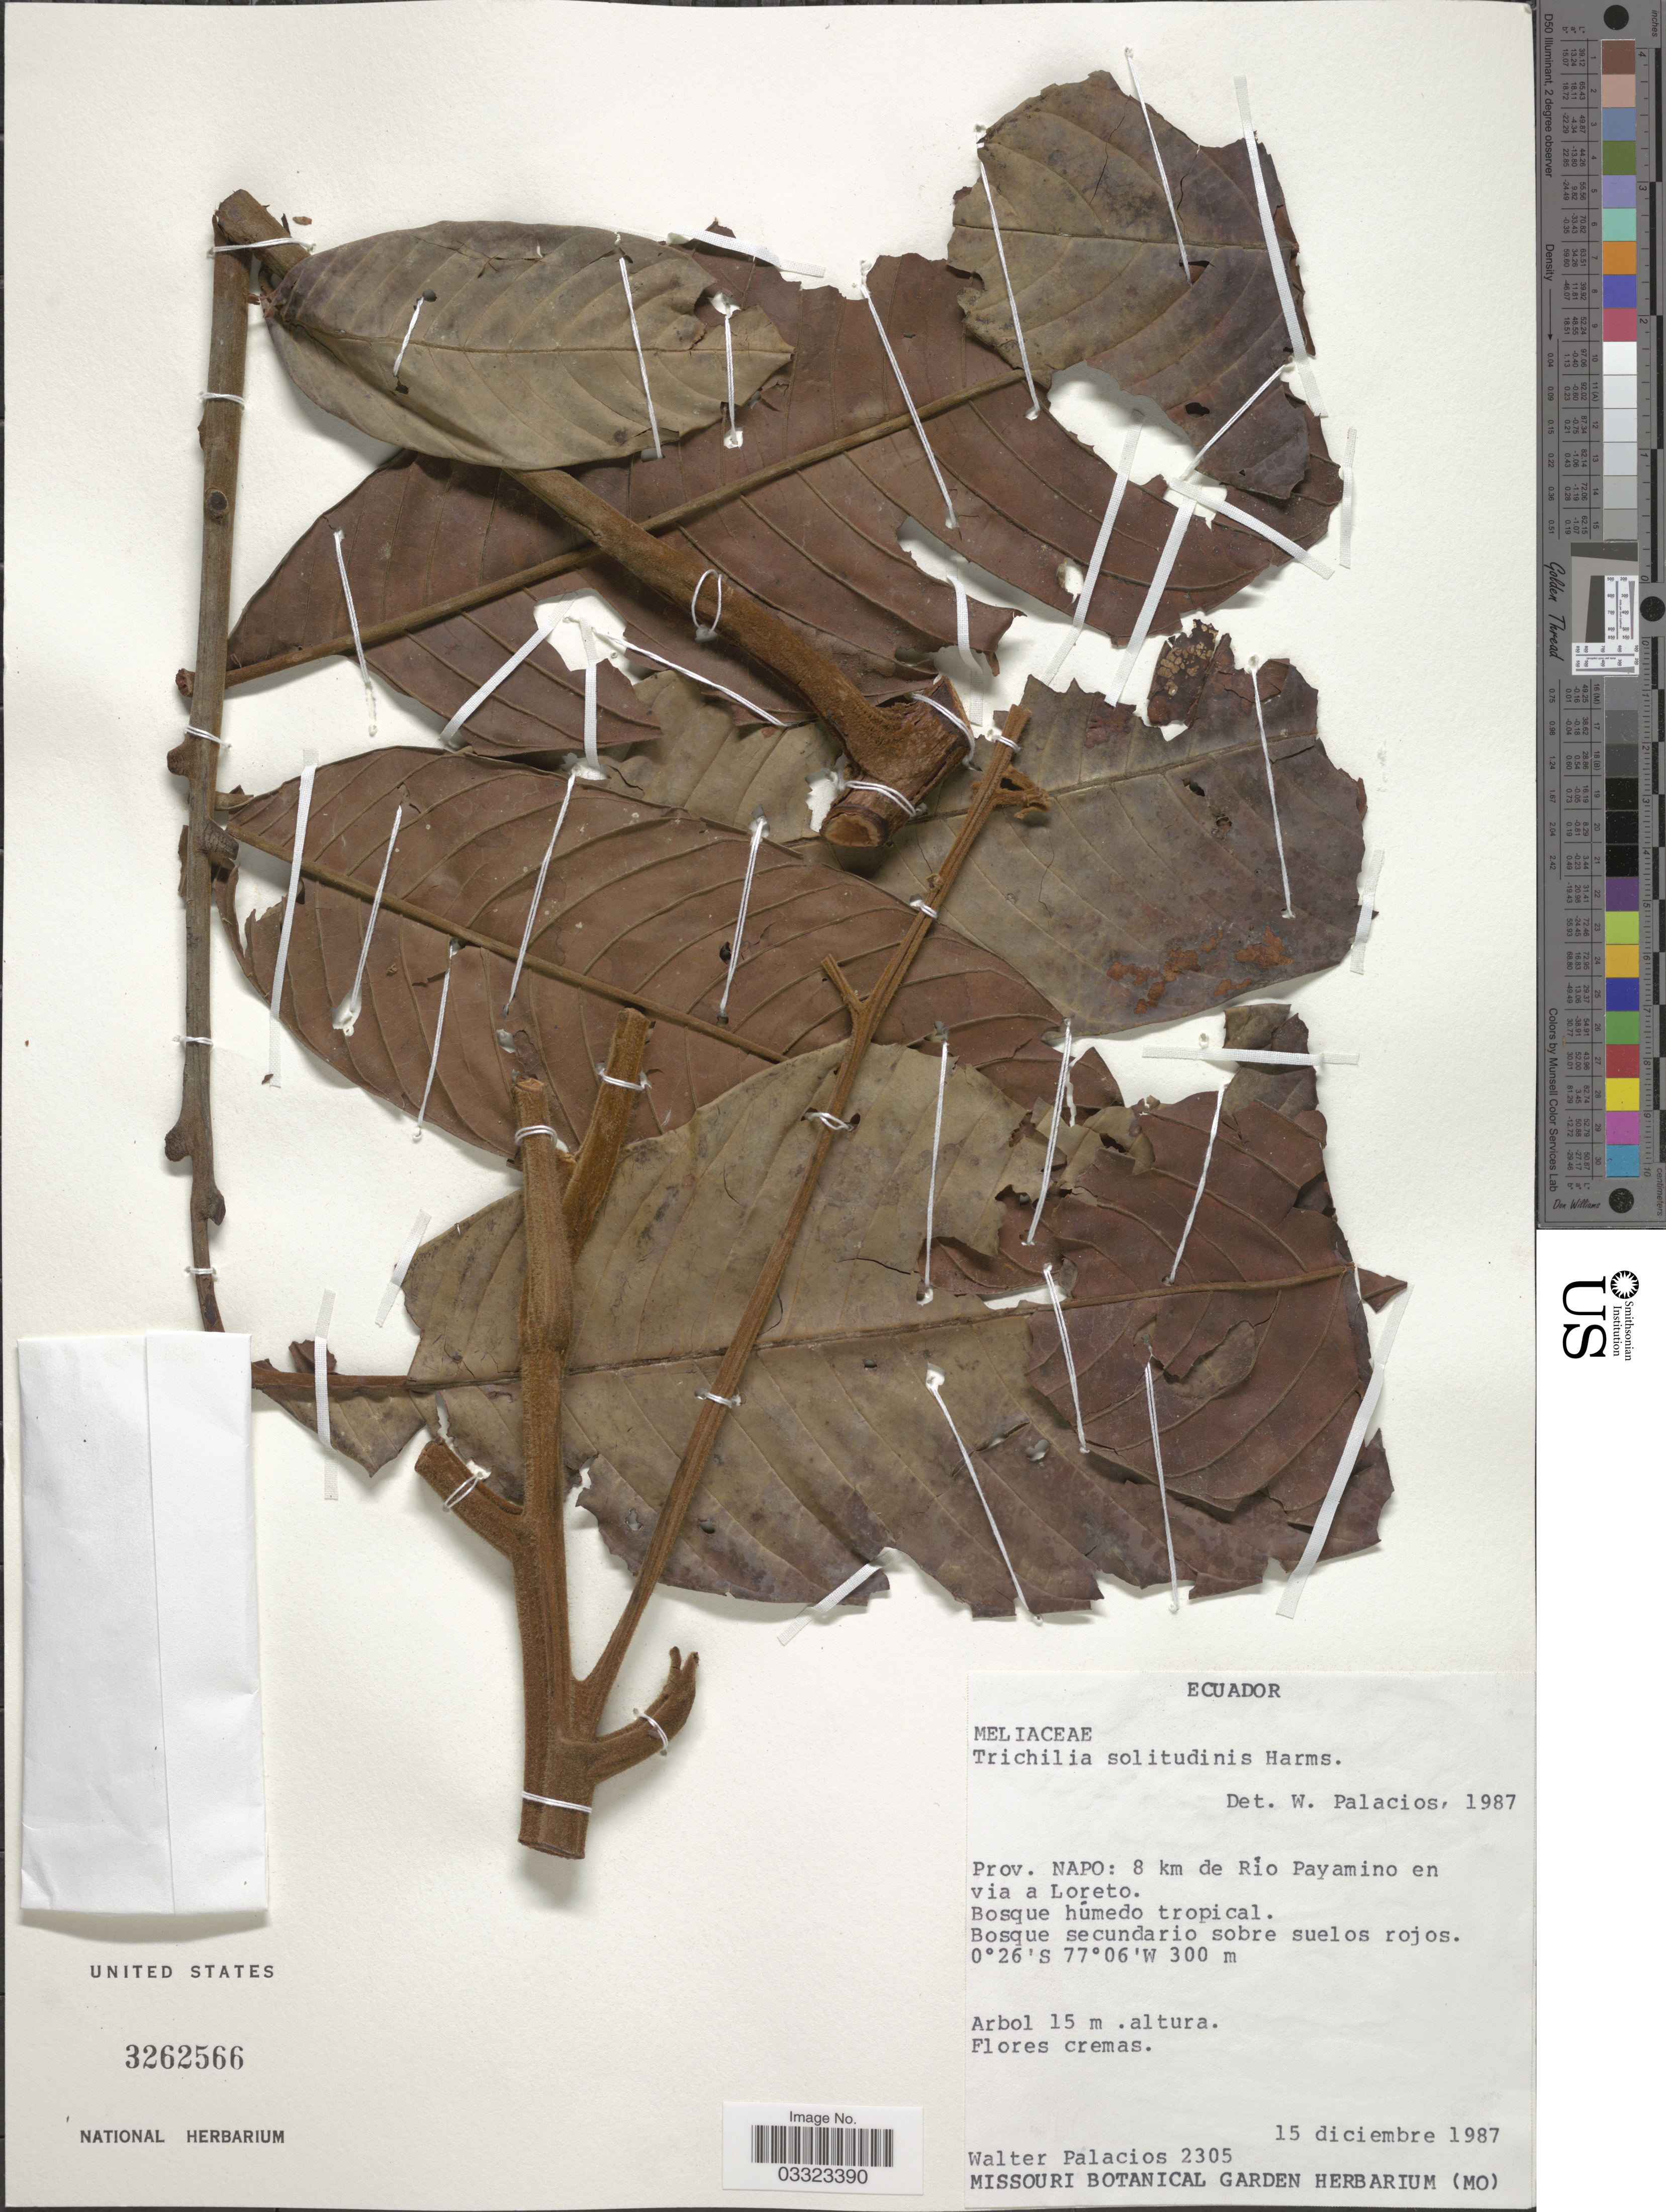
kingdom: Plantae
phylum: Tracheophyta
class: Magnoliopsida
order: Sapindales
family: Meliaceae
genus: Trichilia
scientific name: Trichilia solitudinis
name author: Harms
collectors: W. Palacios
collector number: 2305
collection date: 1987-12-15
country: Ecuador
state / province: Napo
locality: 8 km de Río Payamino en via a Loreto.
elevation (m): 300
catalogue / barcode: US 3262566